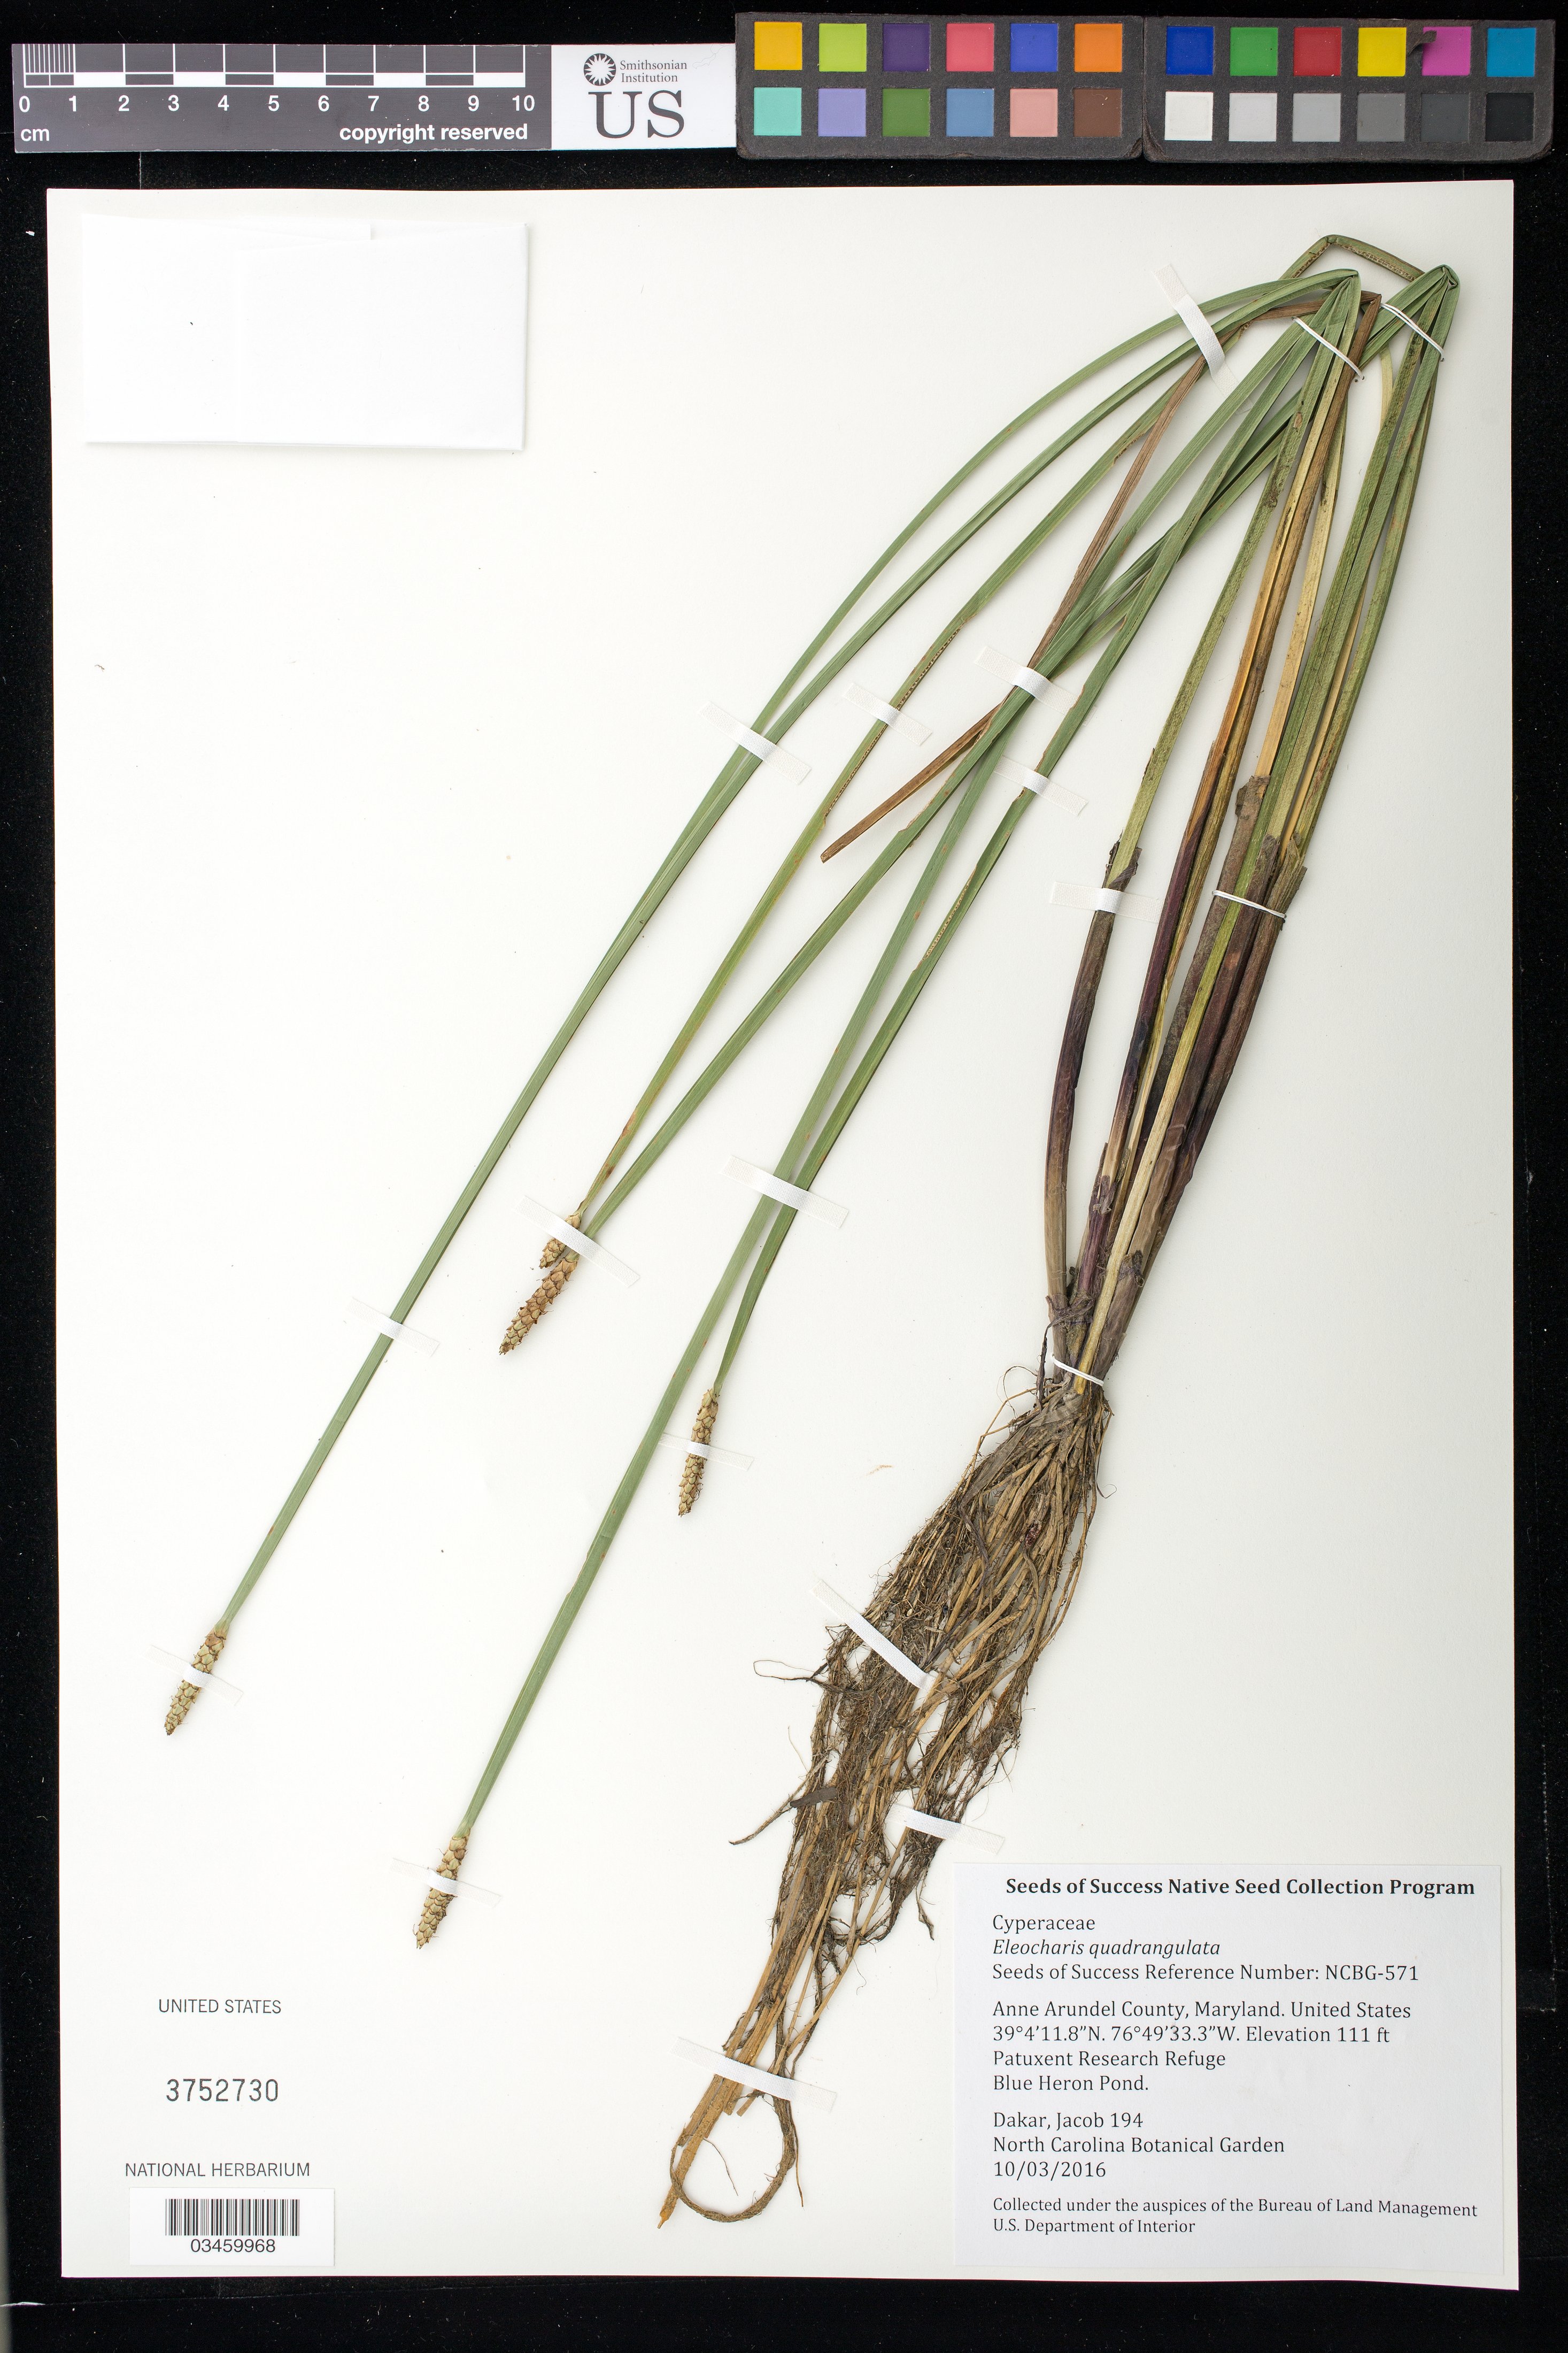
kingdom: Plantae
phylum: Tracheophyta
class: Liliopsida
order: Poales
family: Cyperaceae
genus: Eleocharis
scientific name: Eleocharis quadrangulata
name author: (Michx.) Roem. & Schult.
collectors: J. Dakar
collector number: NCBG-571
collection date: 2016-10-03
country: United States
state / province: Maryland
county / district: Anne Arundel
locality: Patuxent Research Refuge, Blue Heron Pond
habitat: Freshwater Pond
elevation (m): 34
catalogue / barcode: US 3752730